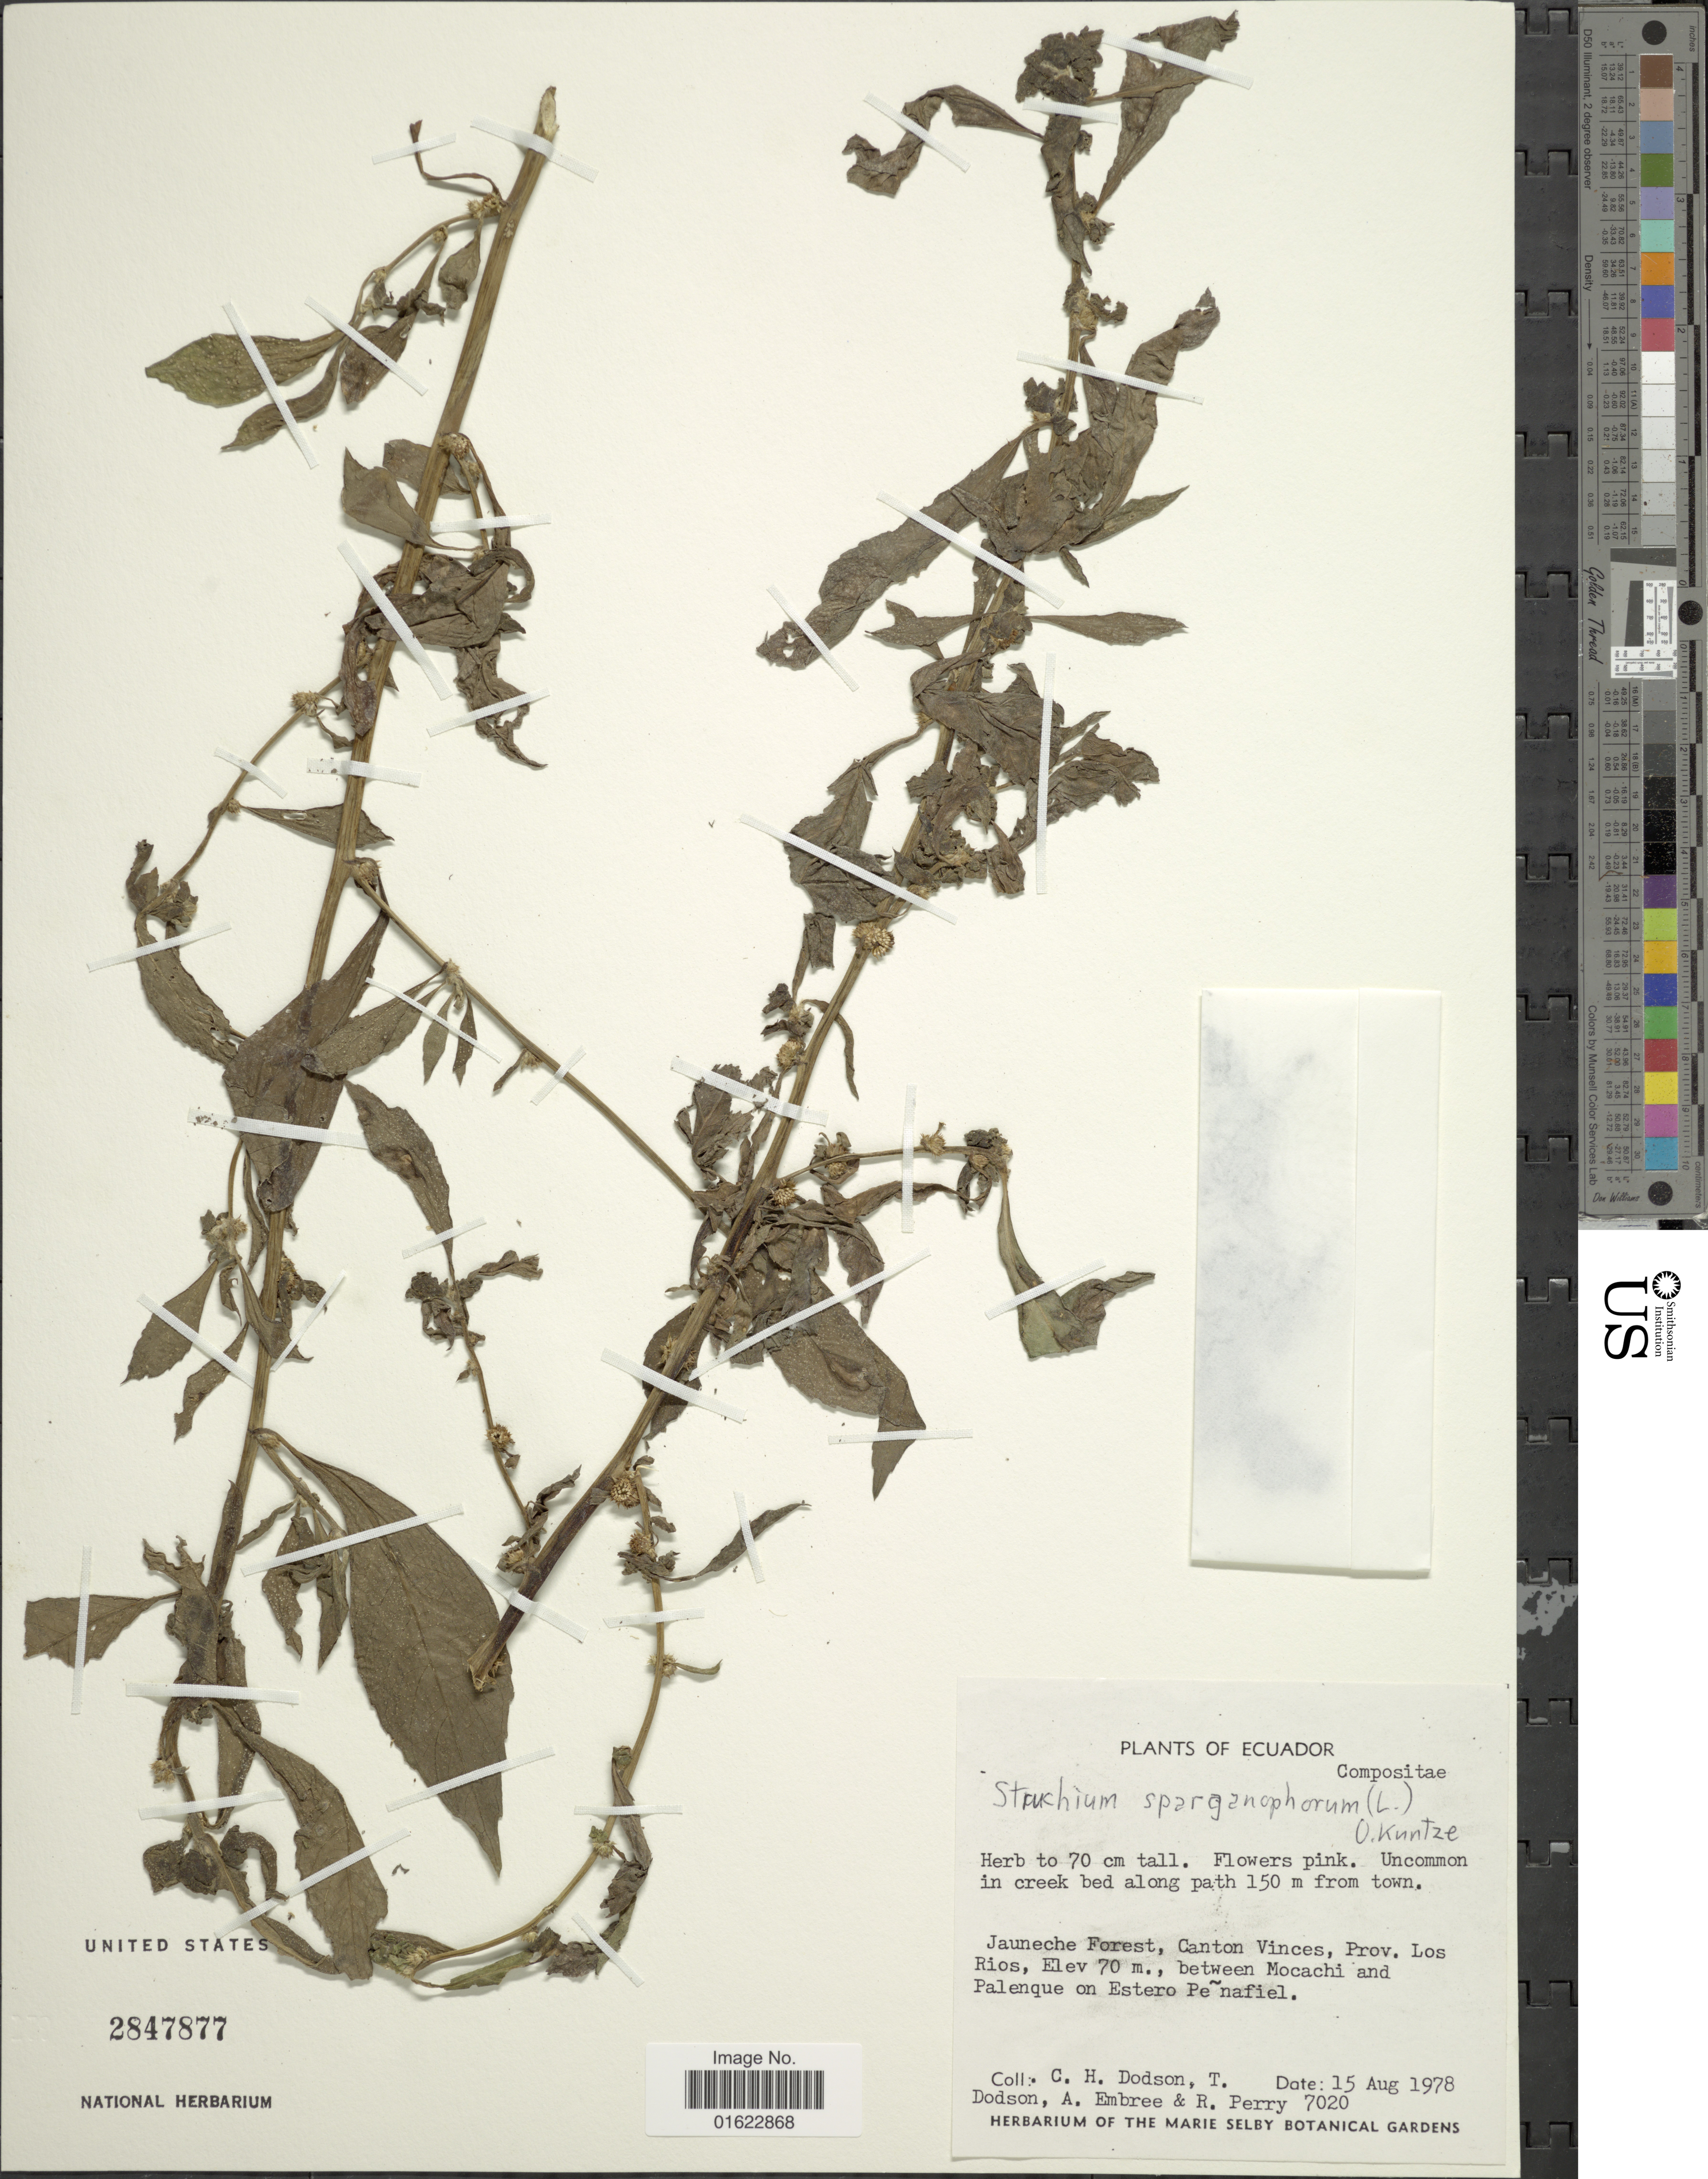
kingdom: Plantae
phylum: Tracheophyta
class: Magnoliopsida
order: Asterales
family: Asteraceae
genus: Struchium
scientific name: Struchium sparganophorum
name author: (L.) Kuntze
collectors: C. H. Dodson, T. A. Dodson, A. Embree & R. Perry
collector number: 7020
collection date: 1978-08-15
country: Ecuador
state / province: Los Ríos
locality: Ecuador. Jauneche Forest, Canton Vinces , Prov. Los Rios. Between Mocachi and Palenque on Estero Pe nafiel.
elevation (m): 70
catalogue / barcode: US 2847877